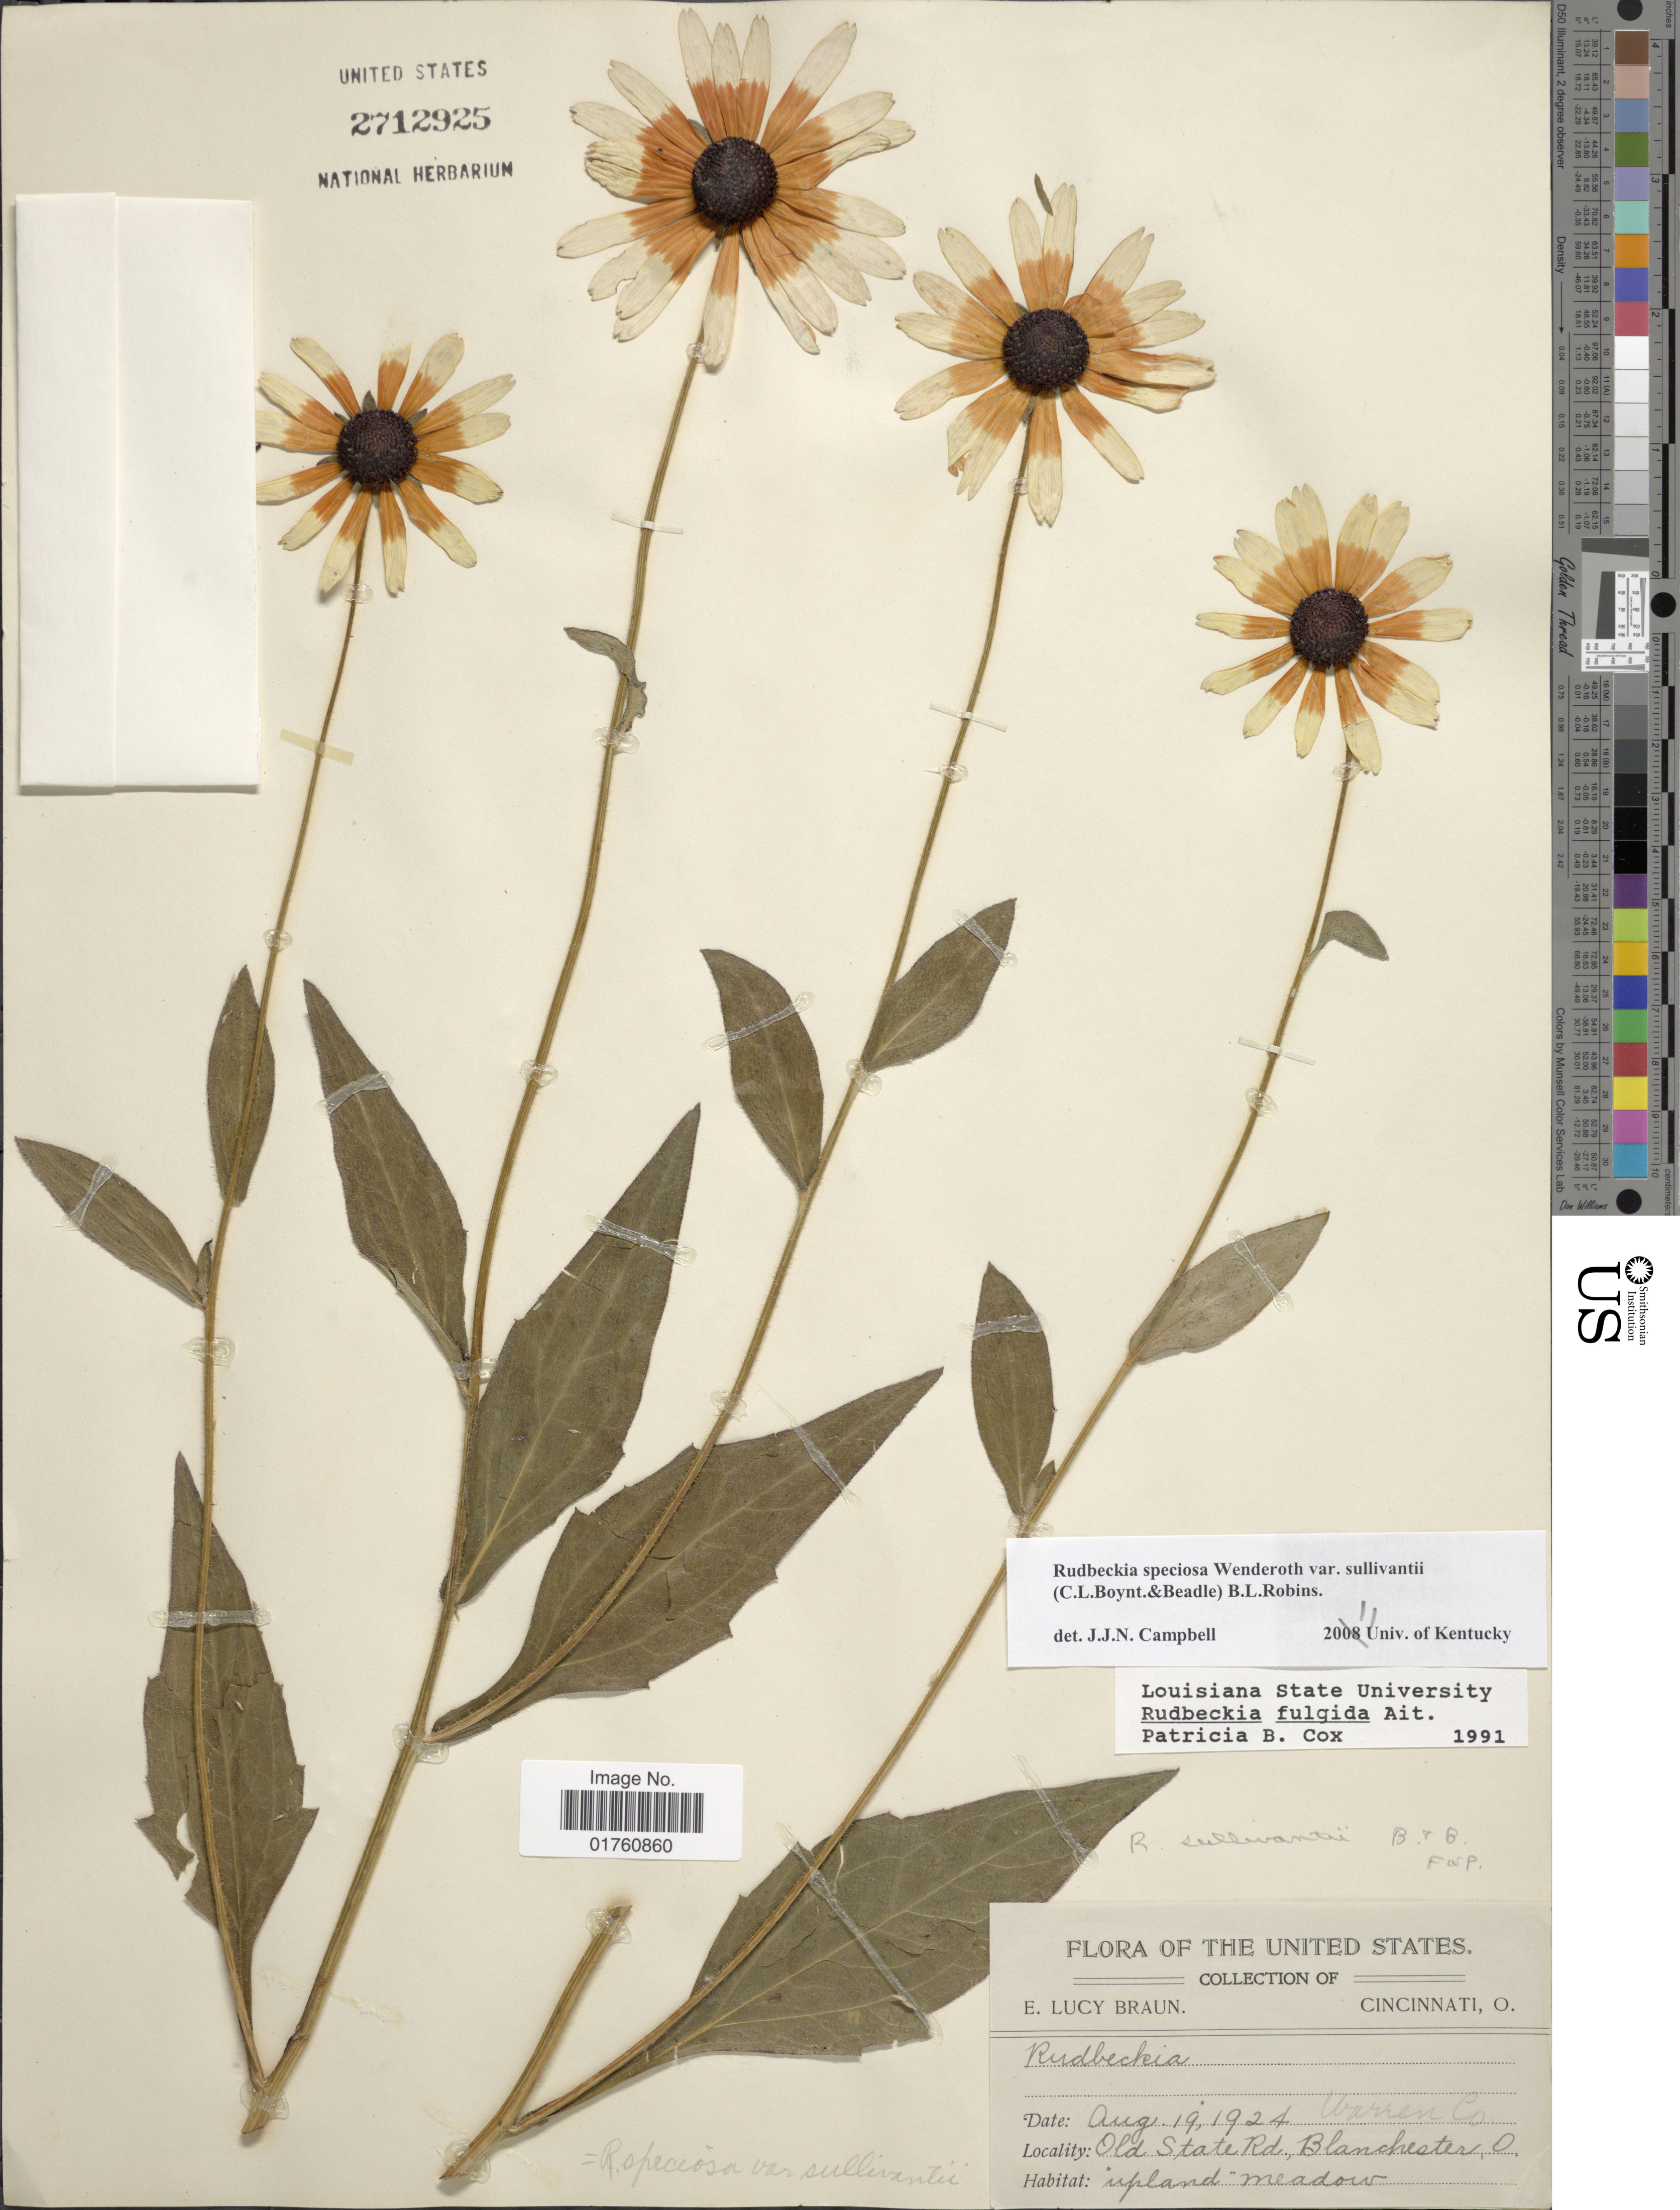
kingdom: Plantae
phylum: Tracheophyta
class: Magnoliopsida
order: Asterales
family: Asteraceae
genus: Rudbeckia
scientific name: Rudbeckia fulgida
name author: Aiton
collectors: E. L. Braun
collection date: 1924-08-19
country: United States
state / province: Ohio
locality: Warren Co, old State Rd., Blanchester, O.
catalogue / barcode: US 2712925